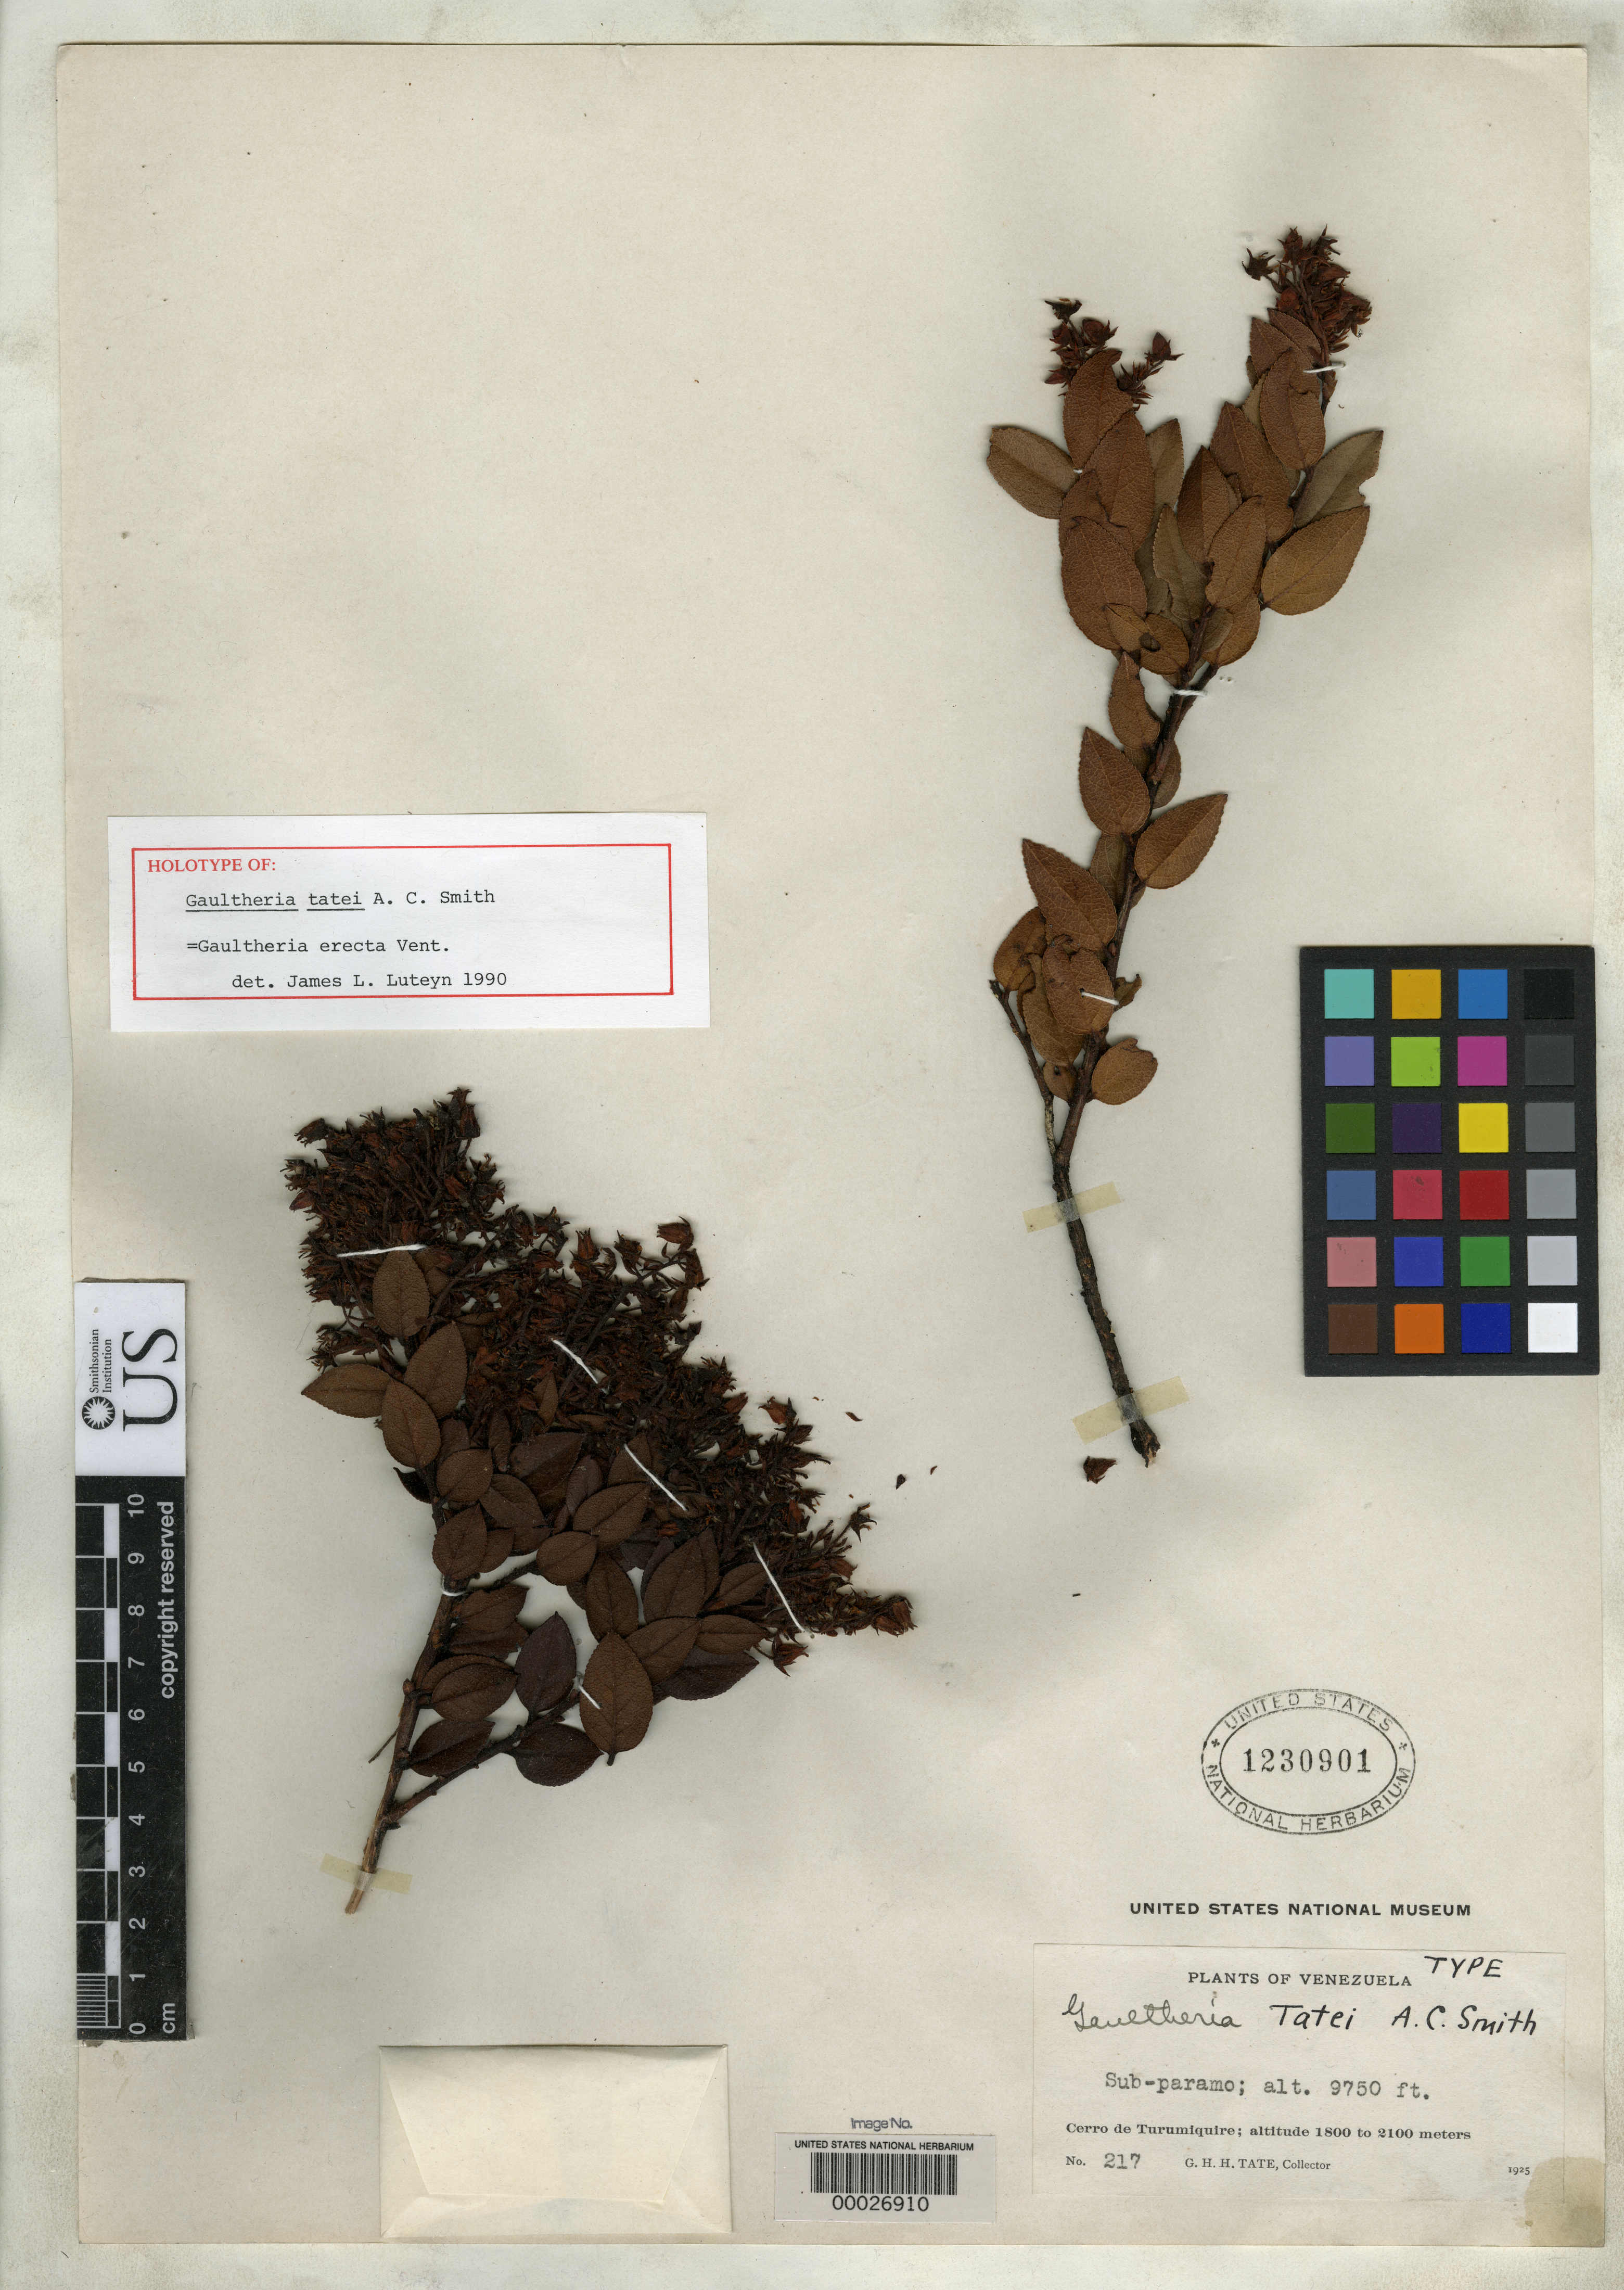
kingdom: Plantae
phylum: Tracheophyta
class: Magnoliopsida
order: Ericales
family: Ericaceae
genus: Gaultheria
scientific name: Gaultheria tatei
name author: A.C. Sm.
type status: Holotype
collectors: G. H. H.Tate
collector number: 217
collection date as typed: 1925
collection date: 1925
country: Venezuela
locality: Cerro de Turumiquire.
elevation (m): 2972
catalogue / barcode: US 1230901